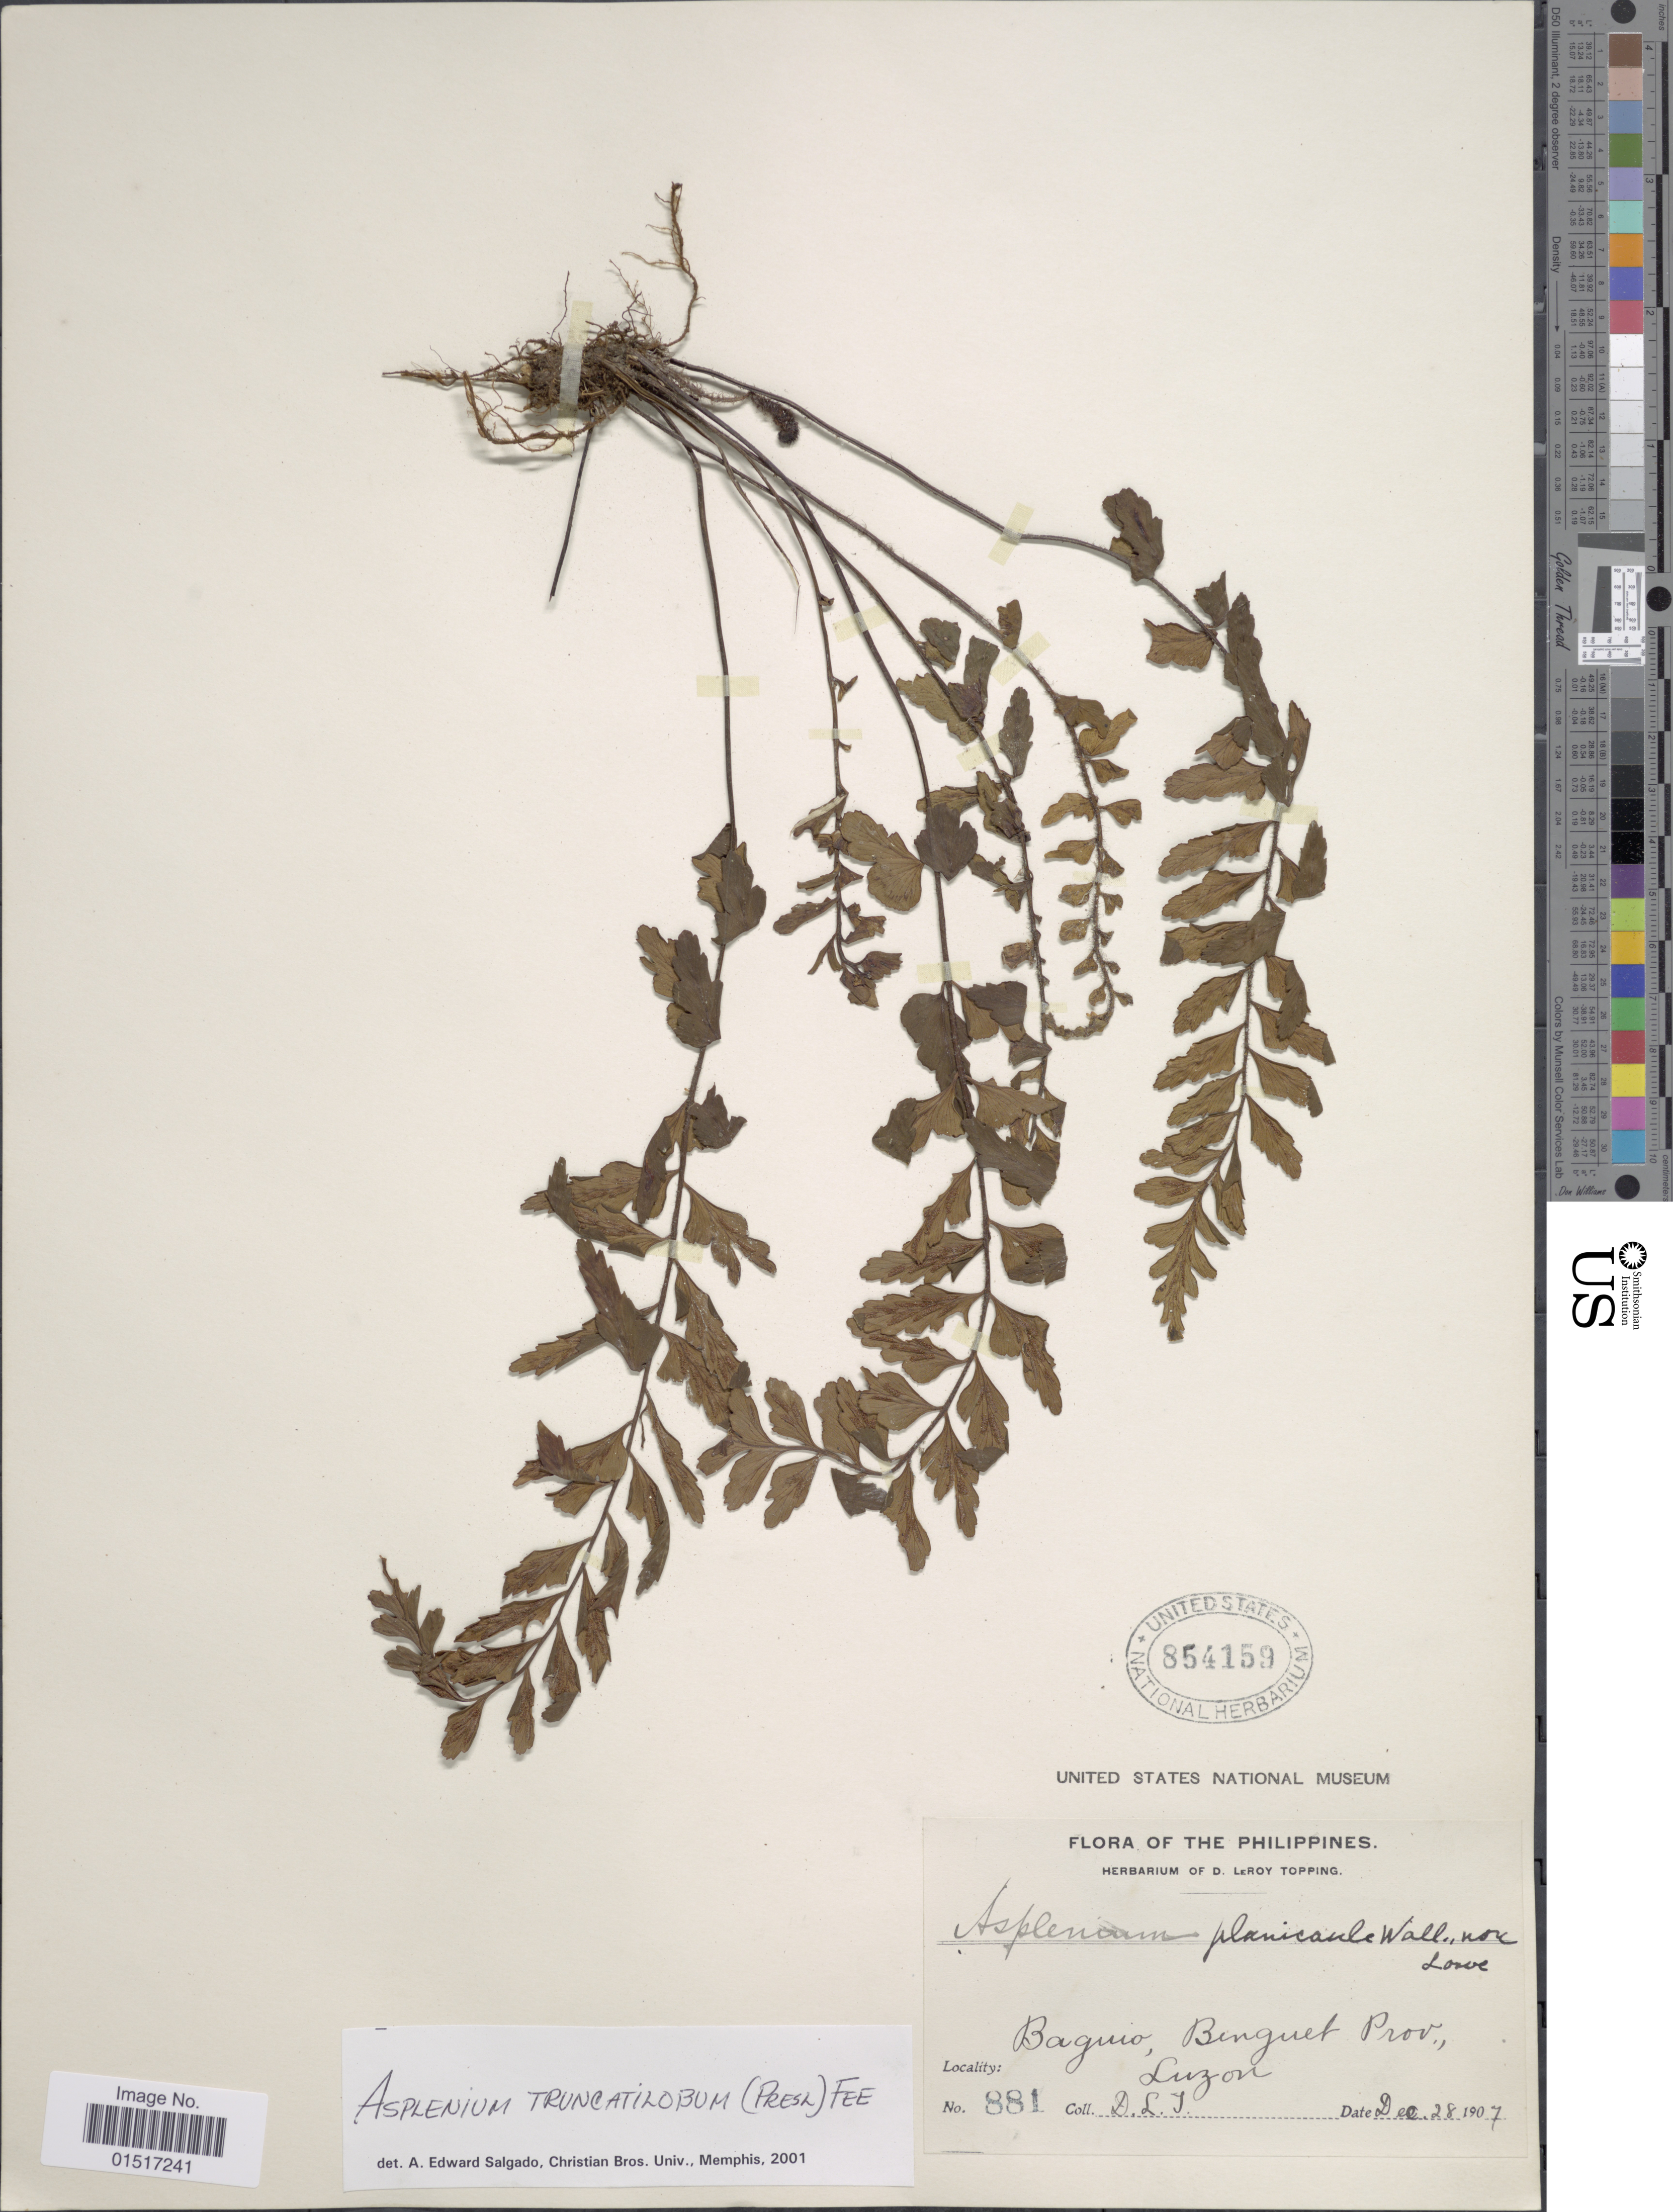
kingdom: Plantae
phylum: Tracheophyta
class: Polypodiopsida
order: Polypodiales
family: Aspleniaceae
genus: Asplenium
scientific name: Asplenium truncatilobum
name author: (C. Presl) Fée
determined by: Salgado, A. E.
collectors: D. L. Topping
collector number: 881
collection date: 1907-12-28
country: Philippines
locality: Baguio, Benguet Prov., Luzon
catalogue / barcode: US 854159